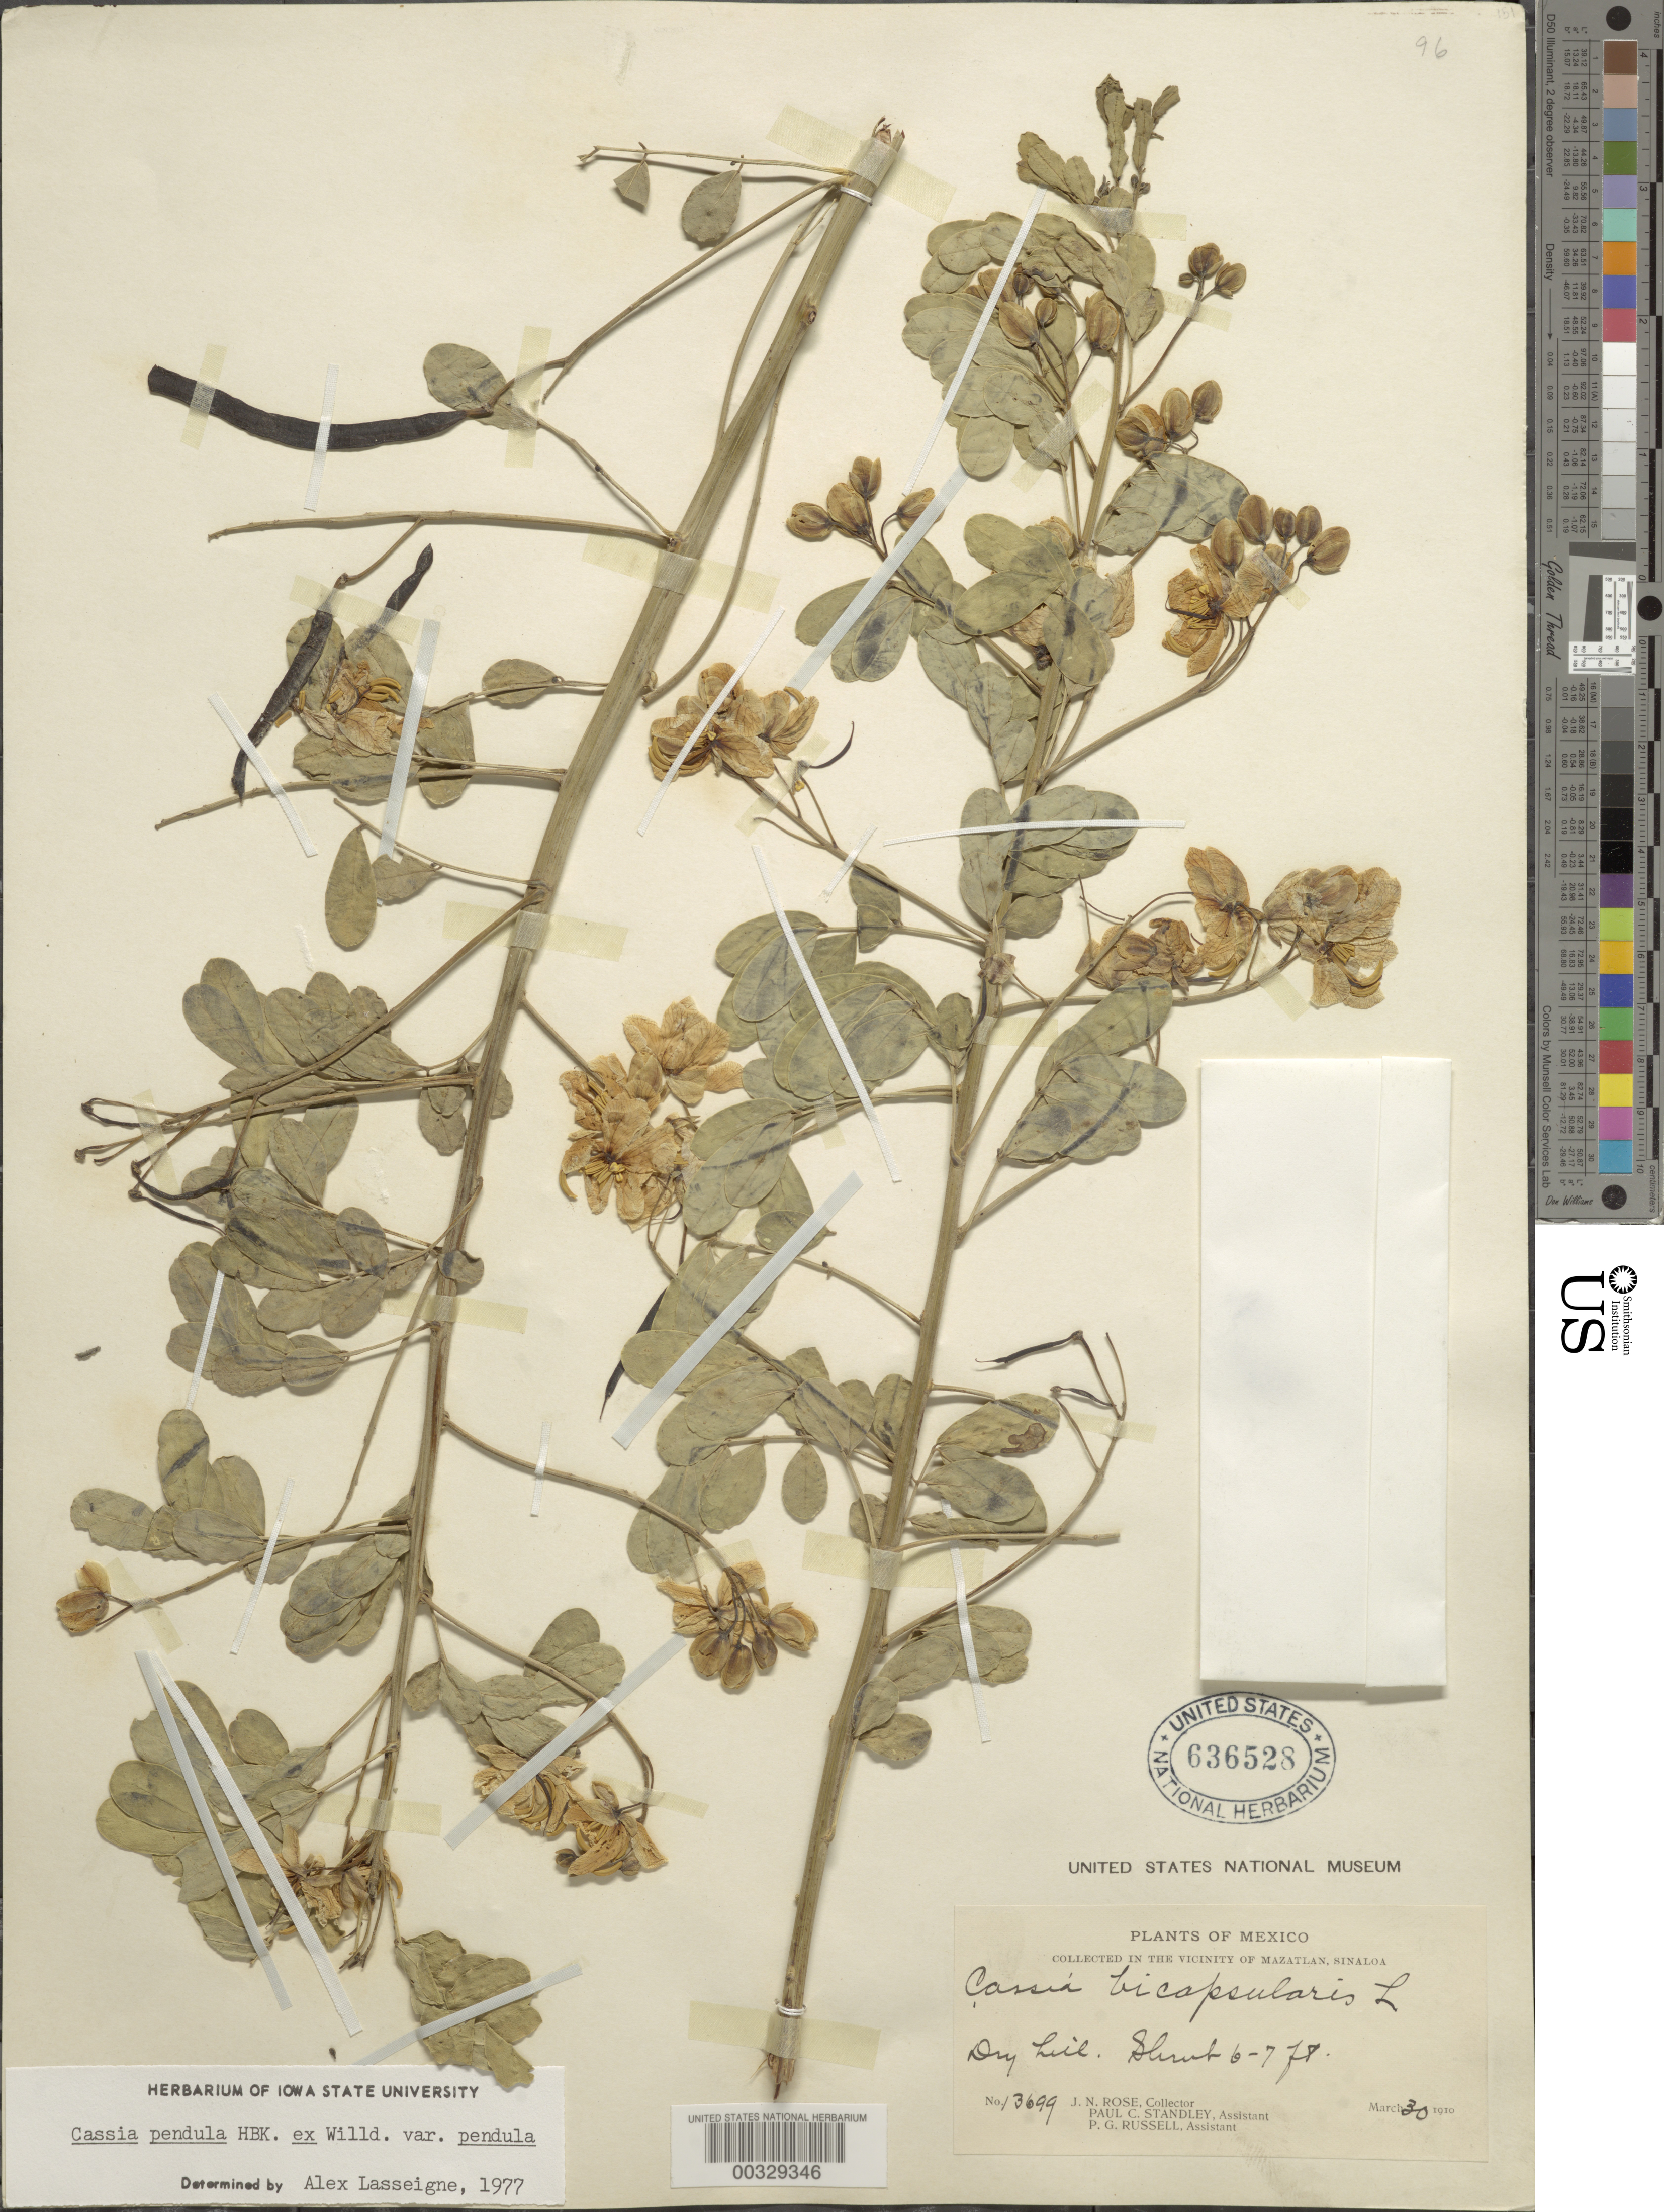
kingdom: Plantae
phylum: Tracheophyta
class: Magnoliopsida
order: Fabales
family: Fabaceae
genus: Senna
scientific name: Senna pendula var. pendula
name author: (Humb. & Bonpl. ex Willd.) H.S. Irwin & Barneby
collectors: J. N. Rose, P. C. Standley & P. G. Russell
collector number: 13699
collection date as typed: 30 Mar 1910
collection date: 1910-03-30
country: Mexico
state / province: Sinaloa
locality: Vicinity of Mazatlan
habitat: Dry hill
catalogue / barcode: US 636528